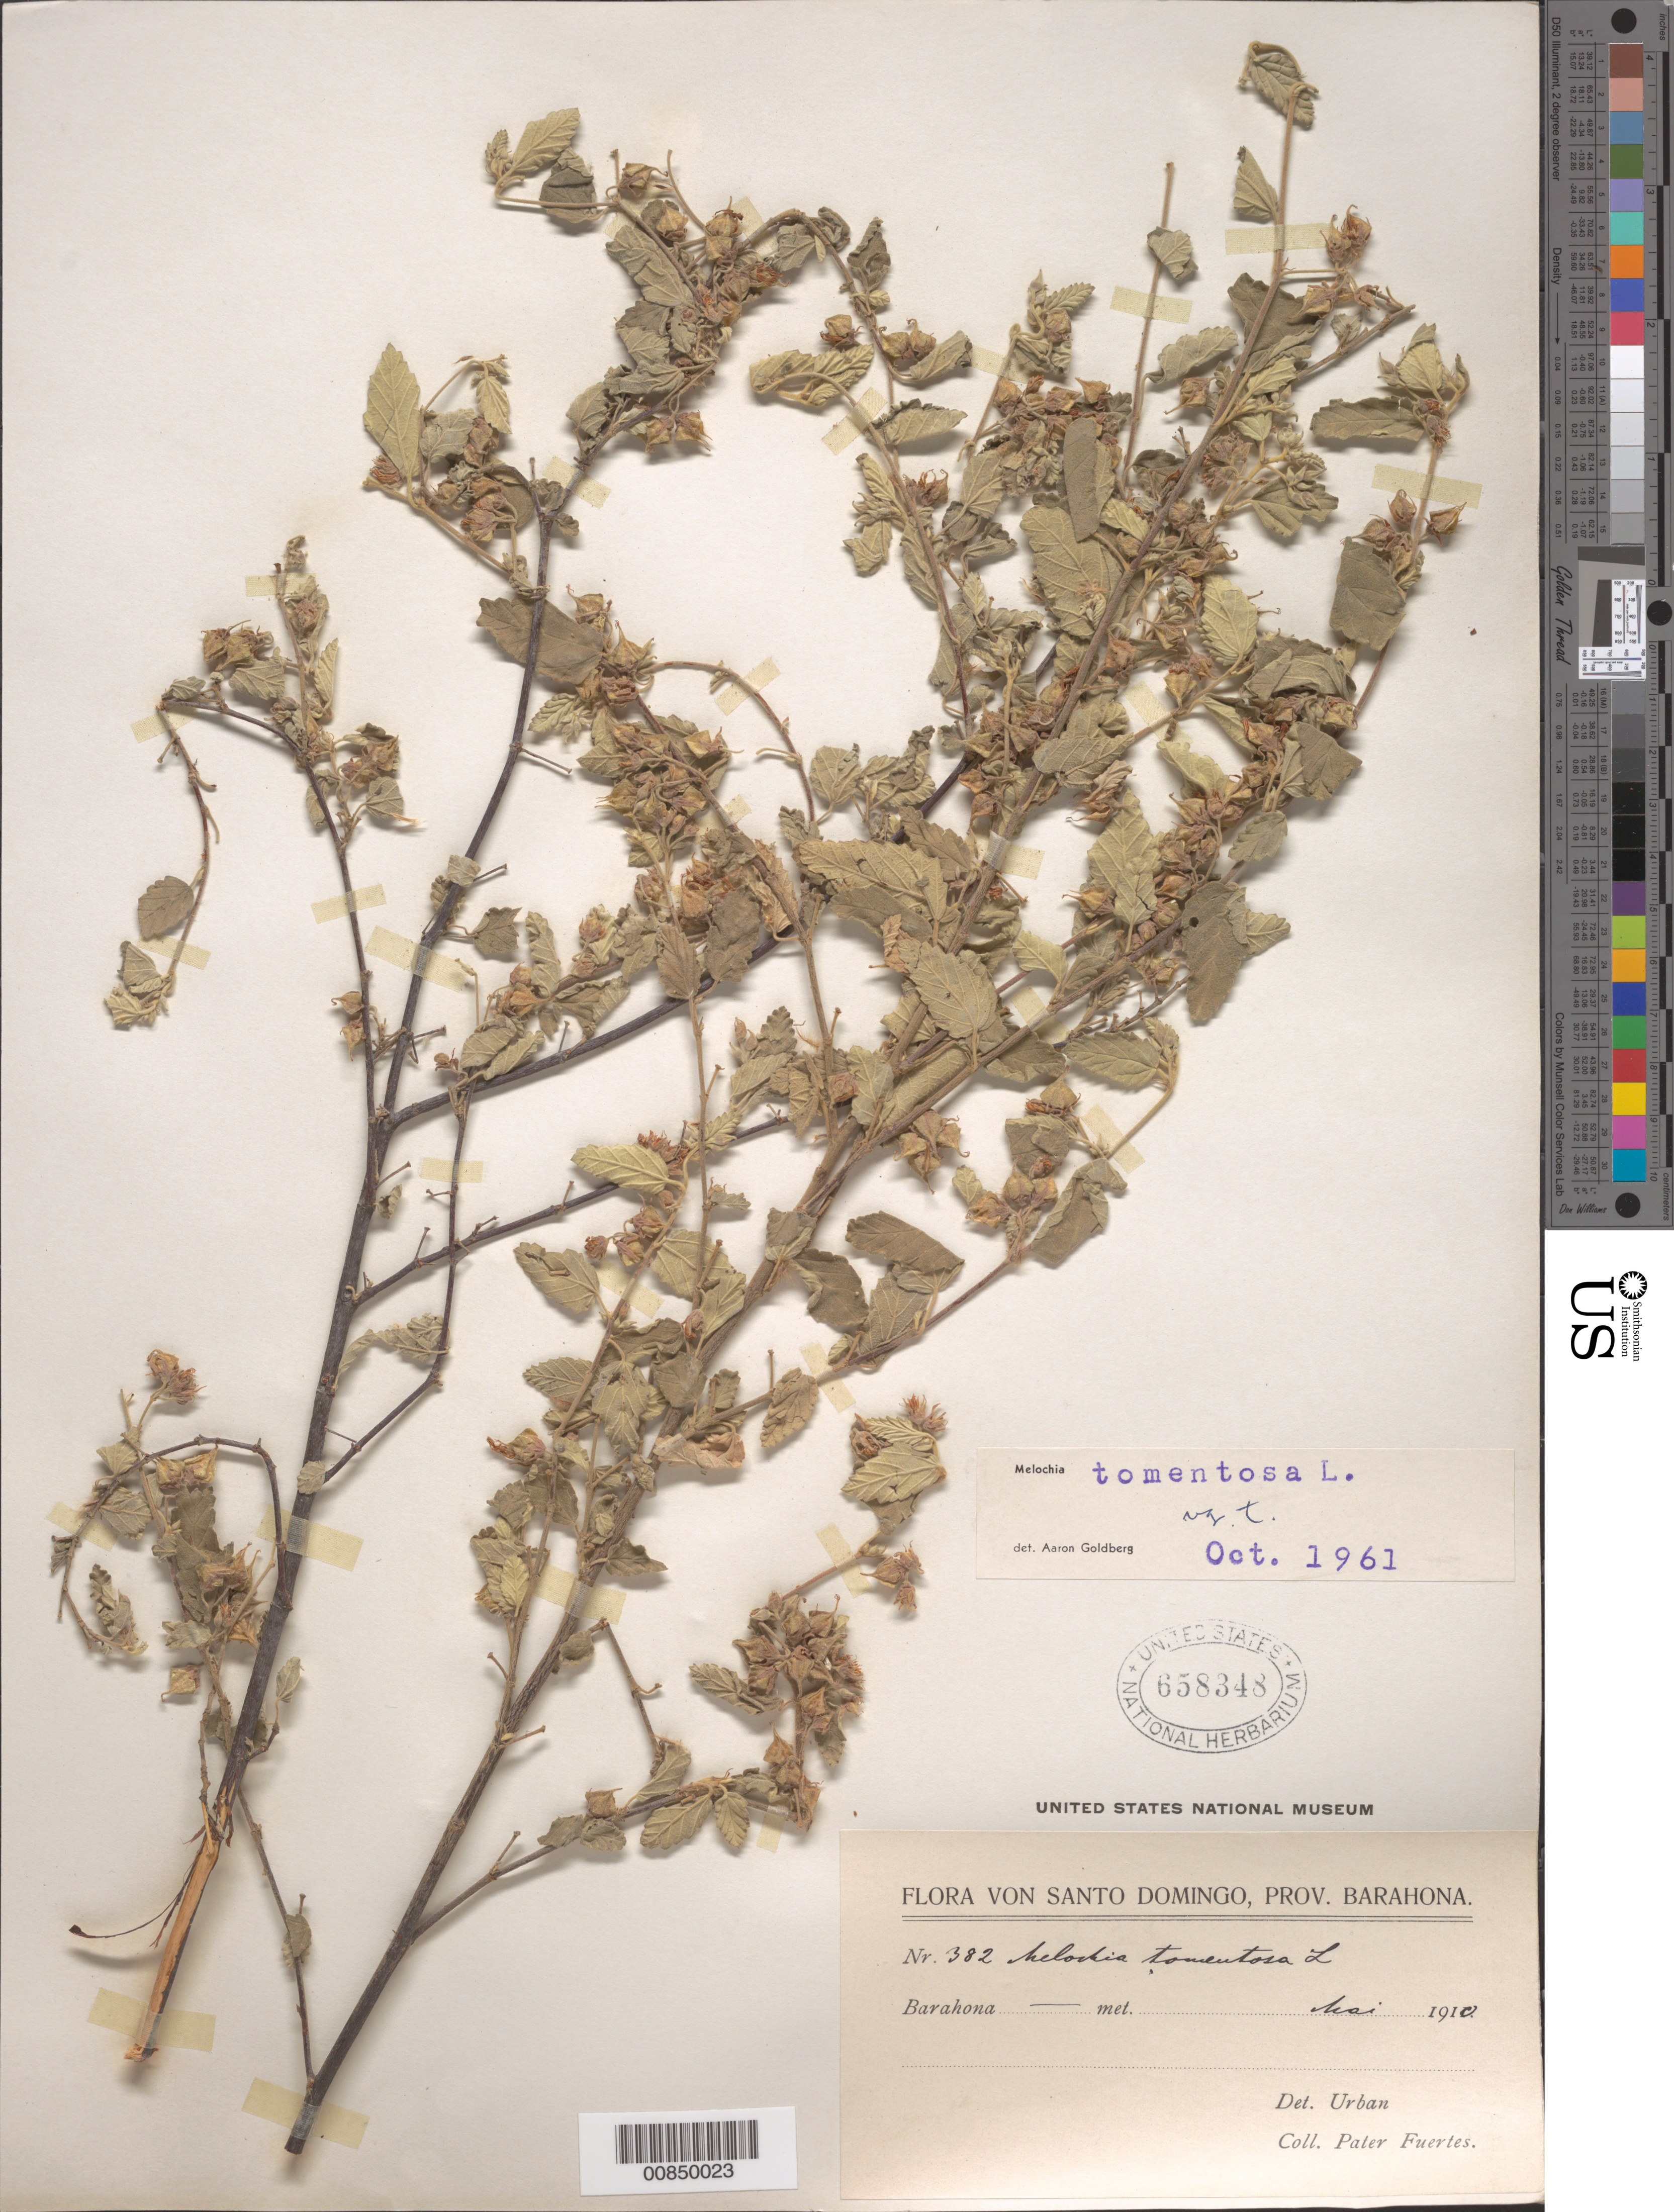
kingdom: Plantae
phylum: Tracheophyta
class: Magnoliopsida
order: Malvales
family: Malvaceae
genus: Melochia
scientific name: Melochia tomentosa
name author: L.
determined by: Goldberg, Aaron, (US), NMNH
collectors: M. D. Fuertes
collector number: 382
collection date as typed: May 1910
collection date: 1910-05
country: Dominican Republic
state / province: Barahona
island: Hispaniola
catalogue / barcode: US 658348